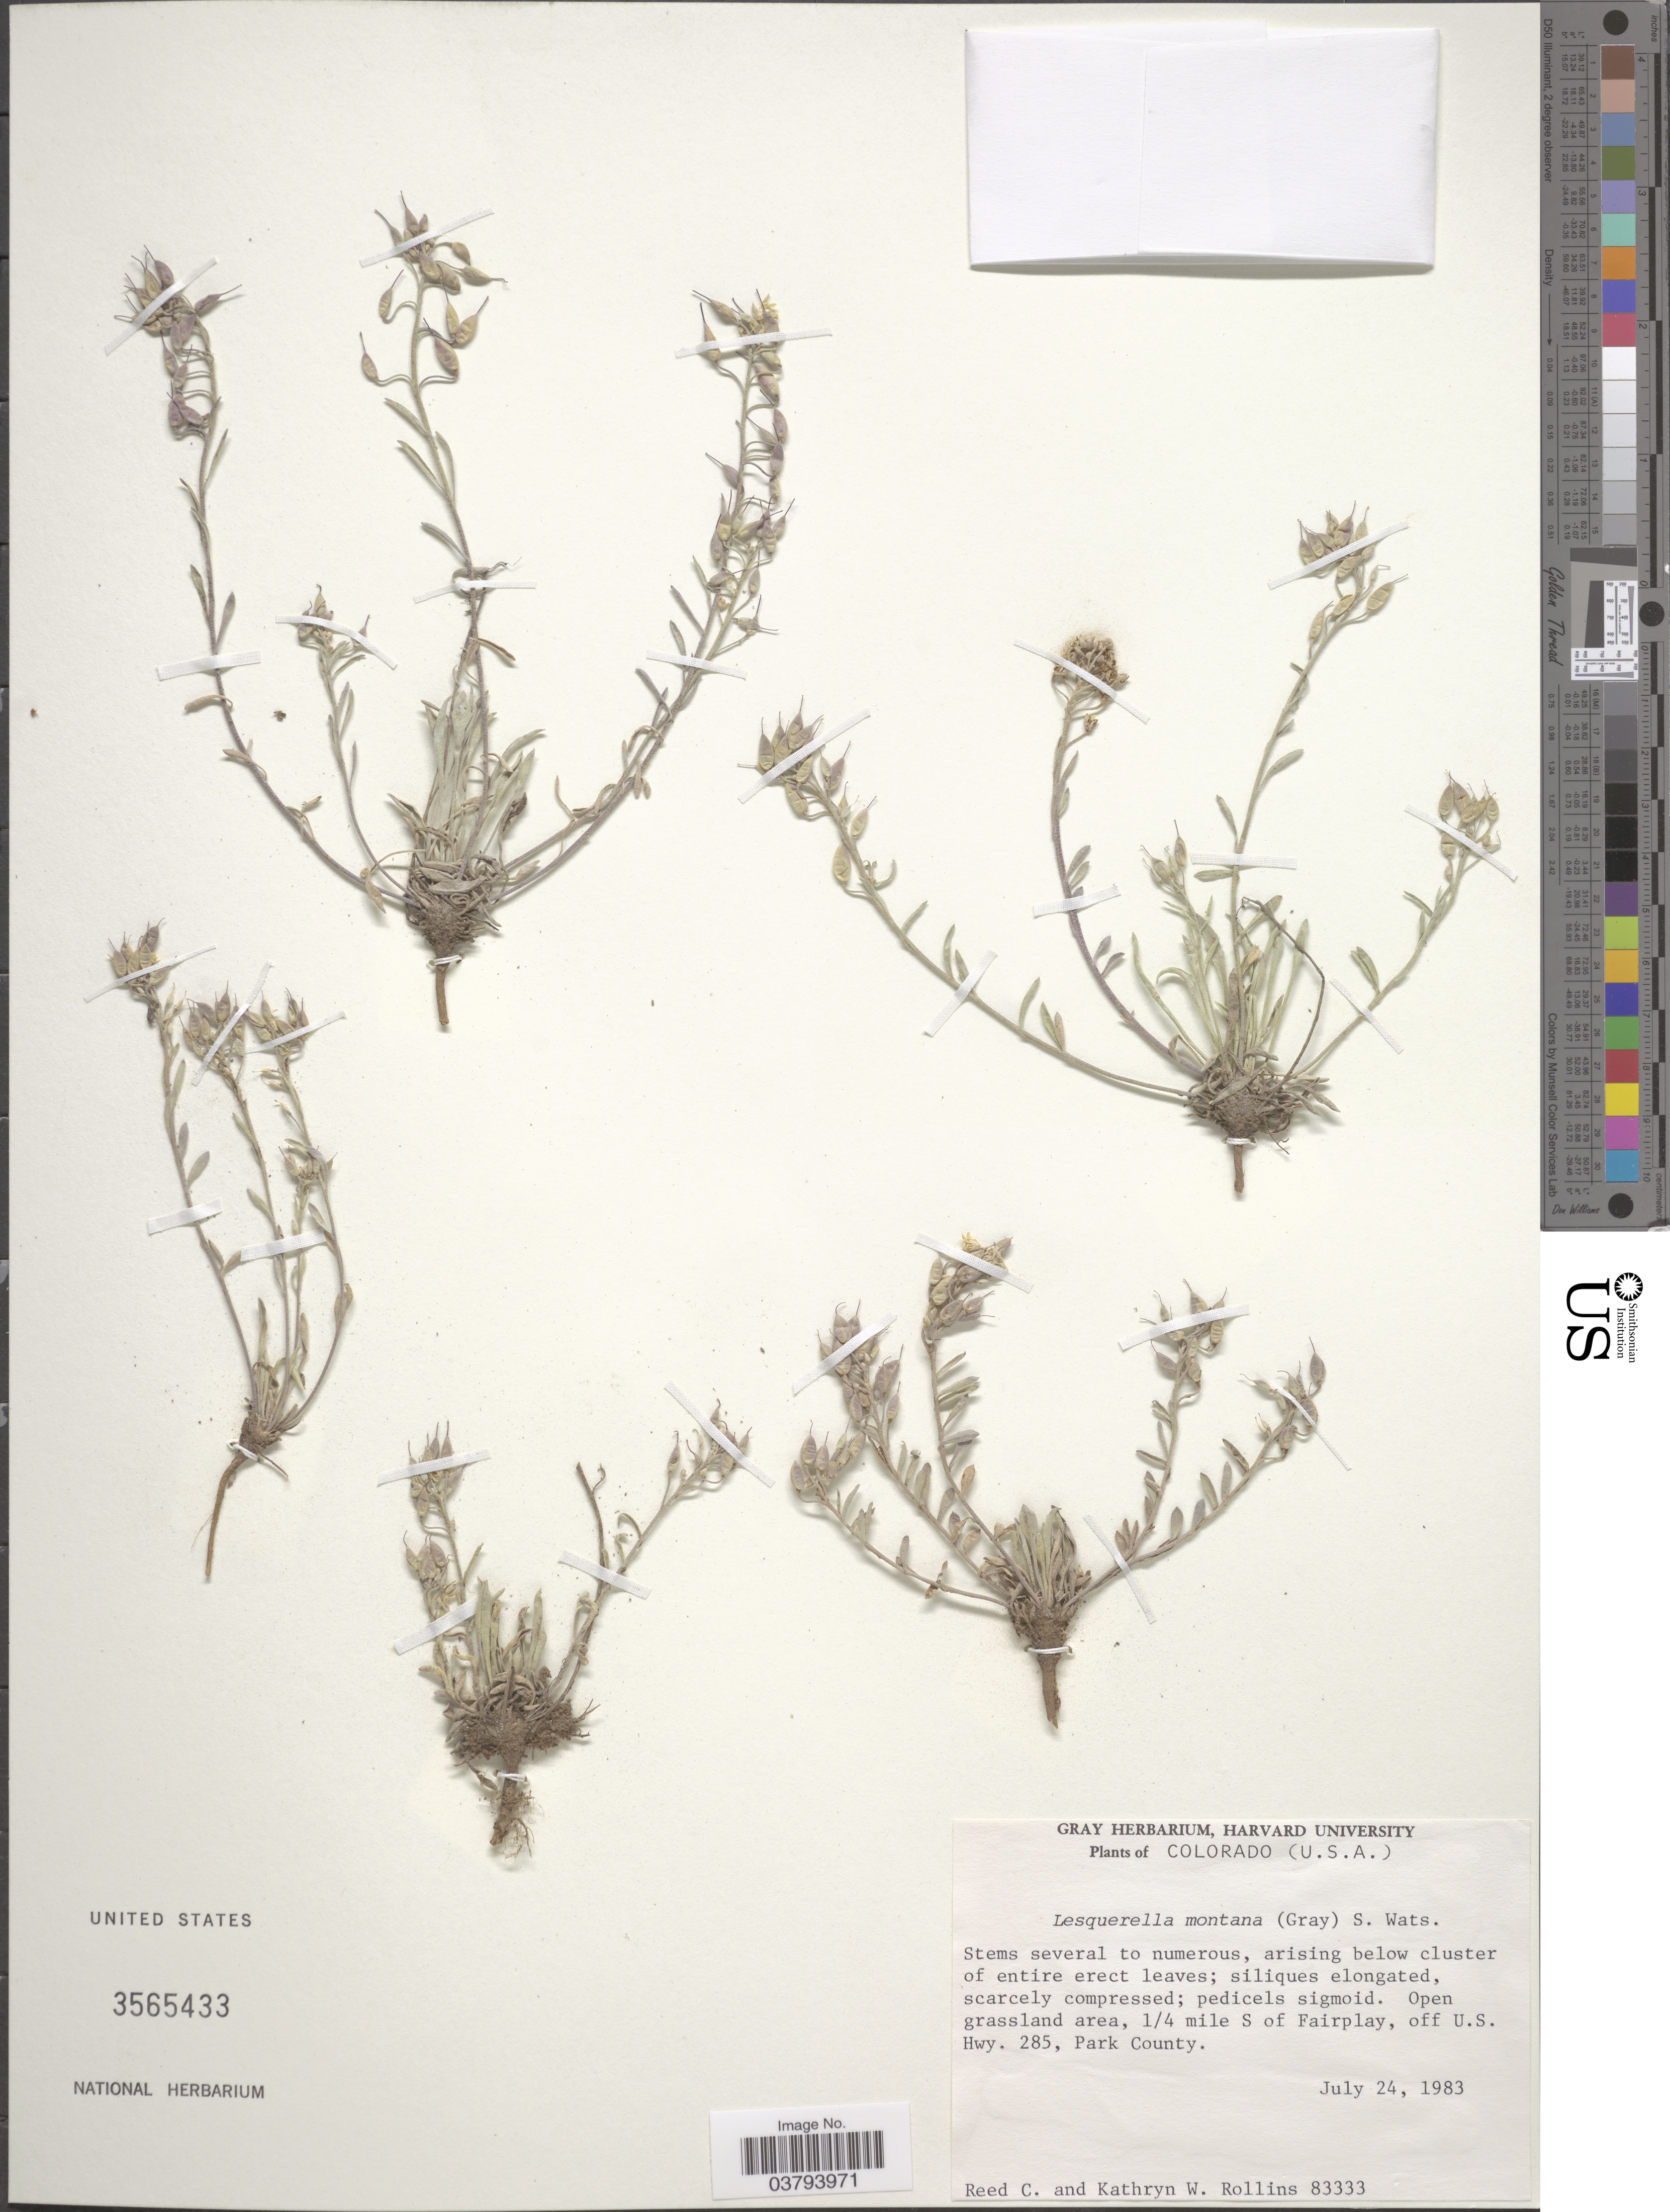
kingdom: Plantae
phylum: Tracheophyta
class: Magnoliopsida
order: Brassicales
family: Brassicaceae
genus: Lesquerella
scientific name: Lesquerella montana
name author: (A. Gray) S. Watson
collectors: R. C. Rollins & K. W. Rollins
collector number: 83333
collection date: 1983-07-24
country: United States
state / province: Colorado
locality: ¼ mile S of Fairplay, off U.S. Hwy. 285, Park County.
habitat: open grassland area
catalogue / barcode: US 3565433